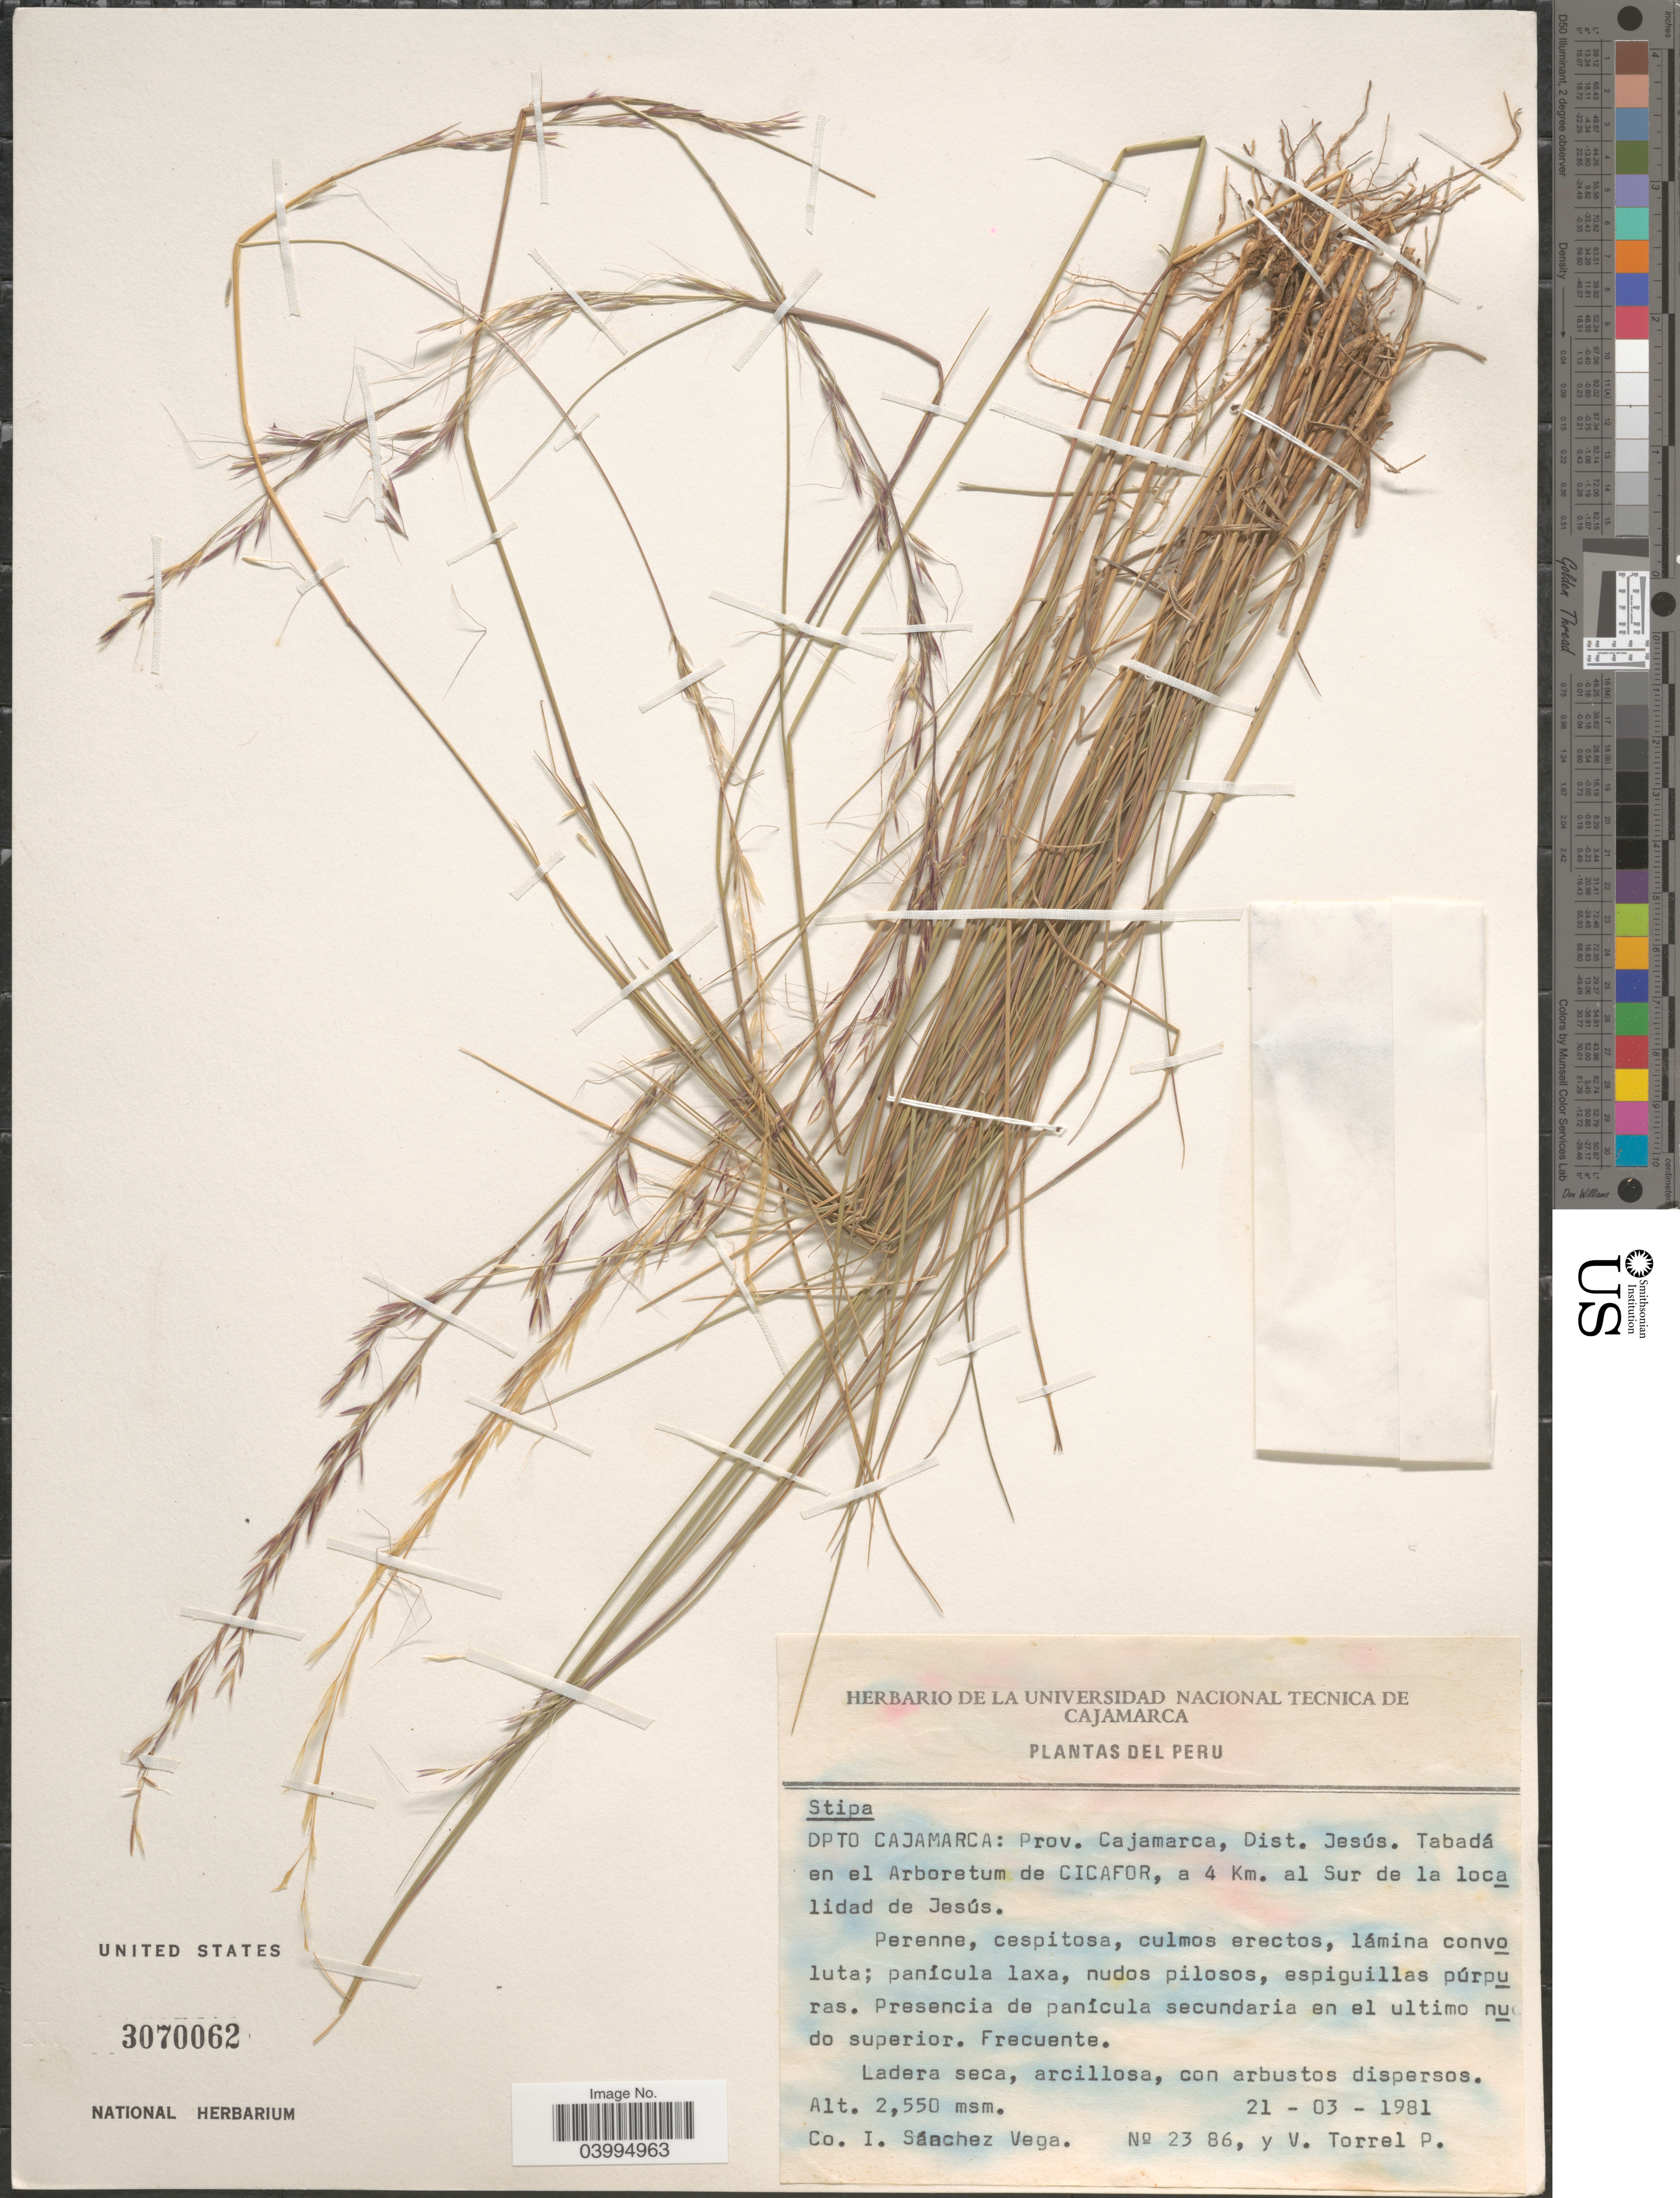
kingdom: Plantae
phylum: Tracheophyta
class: Liliopsida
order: Poales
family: Poaceae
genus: Stipa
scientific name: Stipa sp.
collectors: I. Sánchez Vega & V. Torrel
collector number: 2386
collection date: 1981-03-21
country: Peru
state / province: Cajamarca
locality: Dpto Cajamarca: Dist. Jesús. Tabadá en el Arboretum de Cicafor, a 4 Km. al Sur de la localidad de Jesús.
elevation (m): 2550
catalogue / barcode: US 3070062